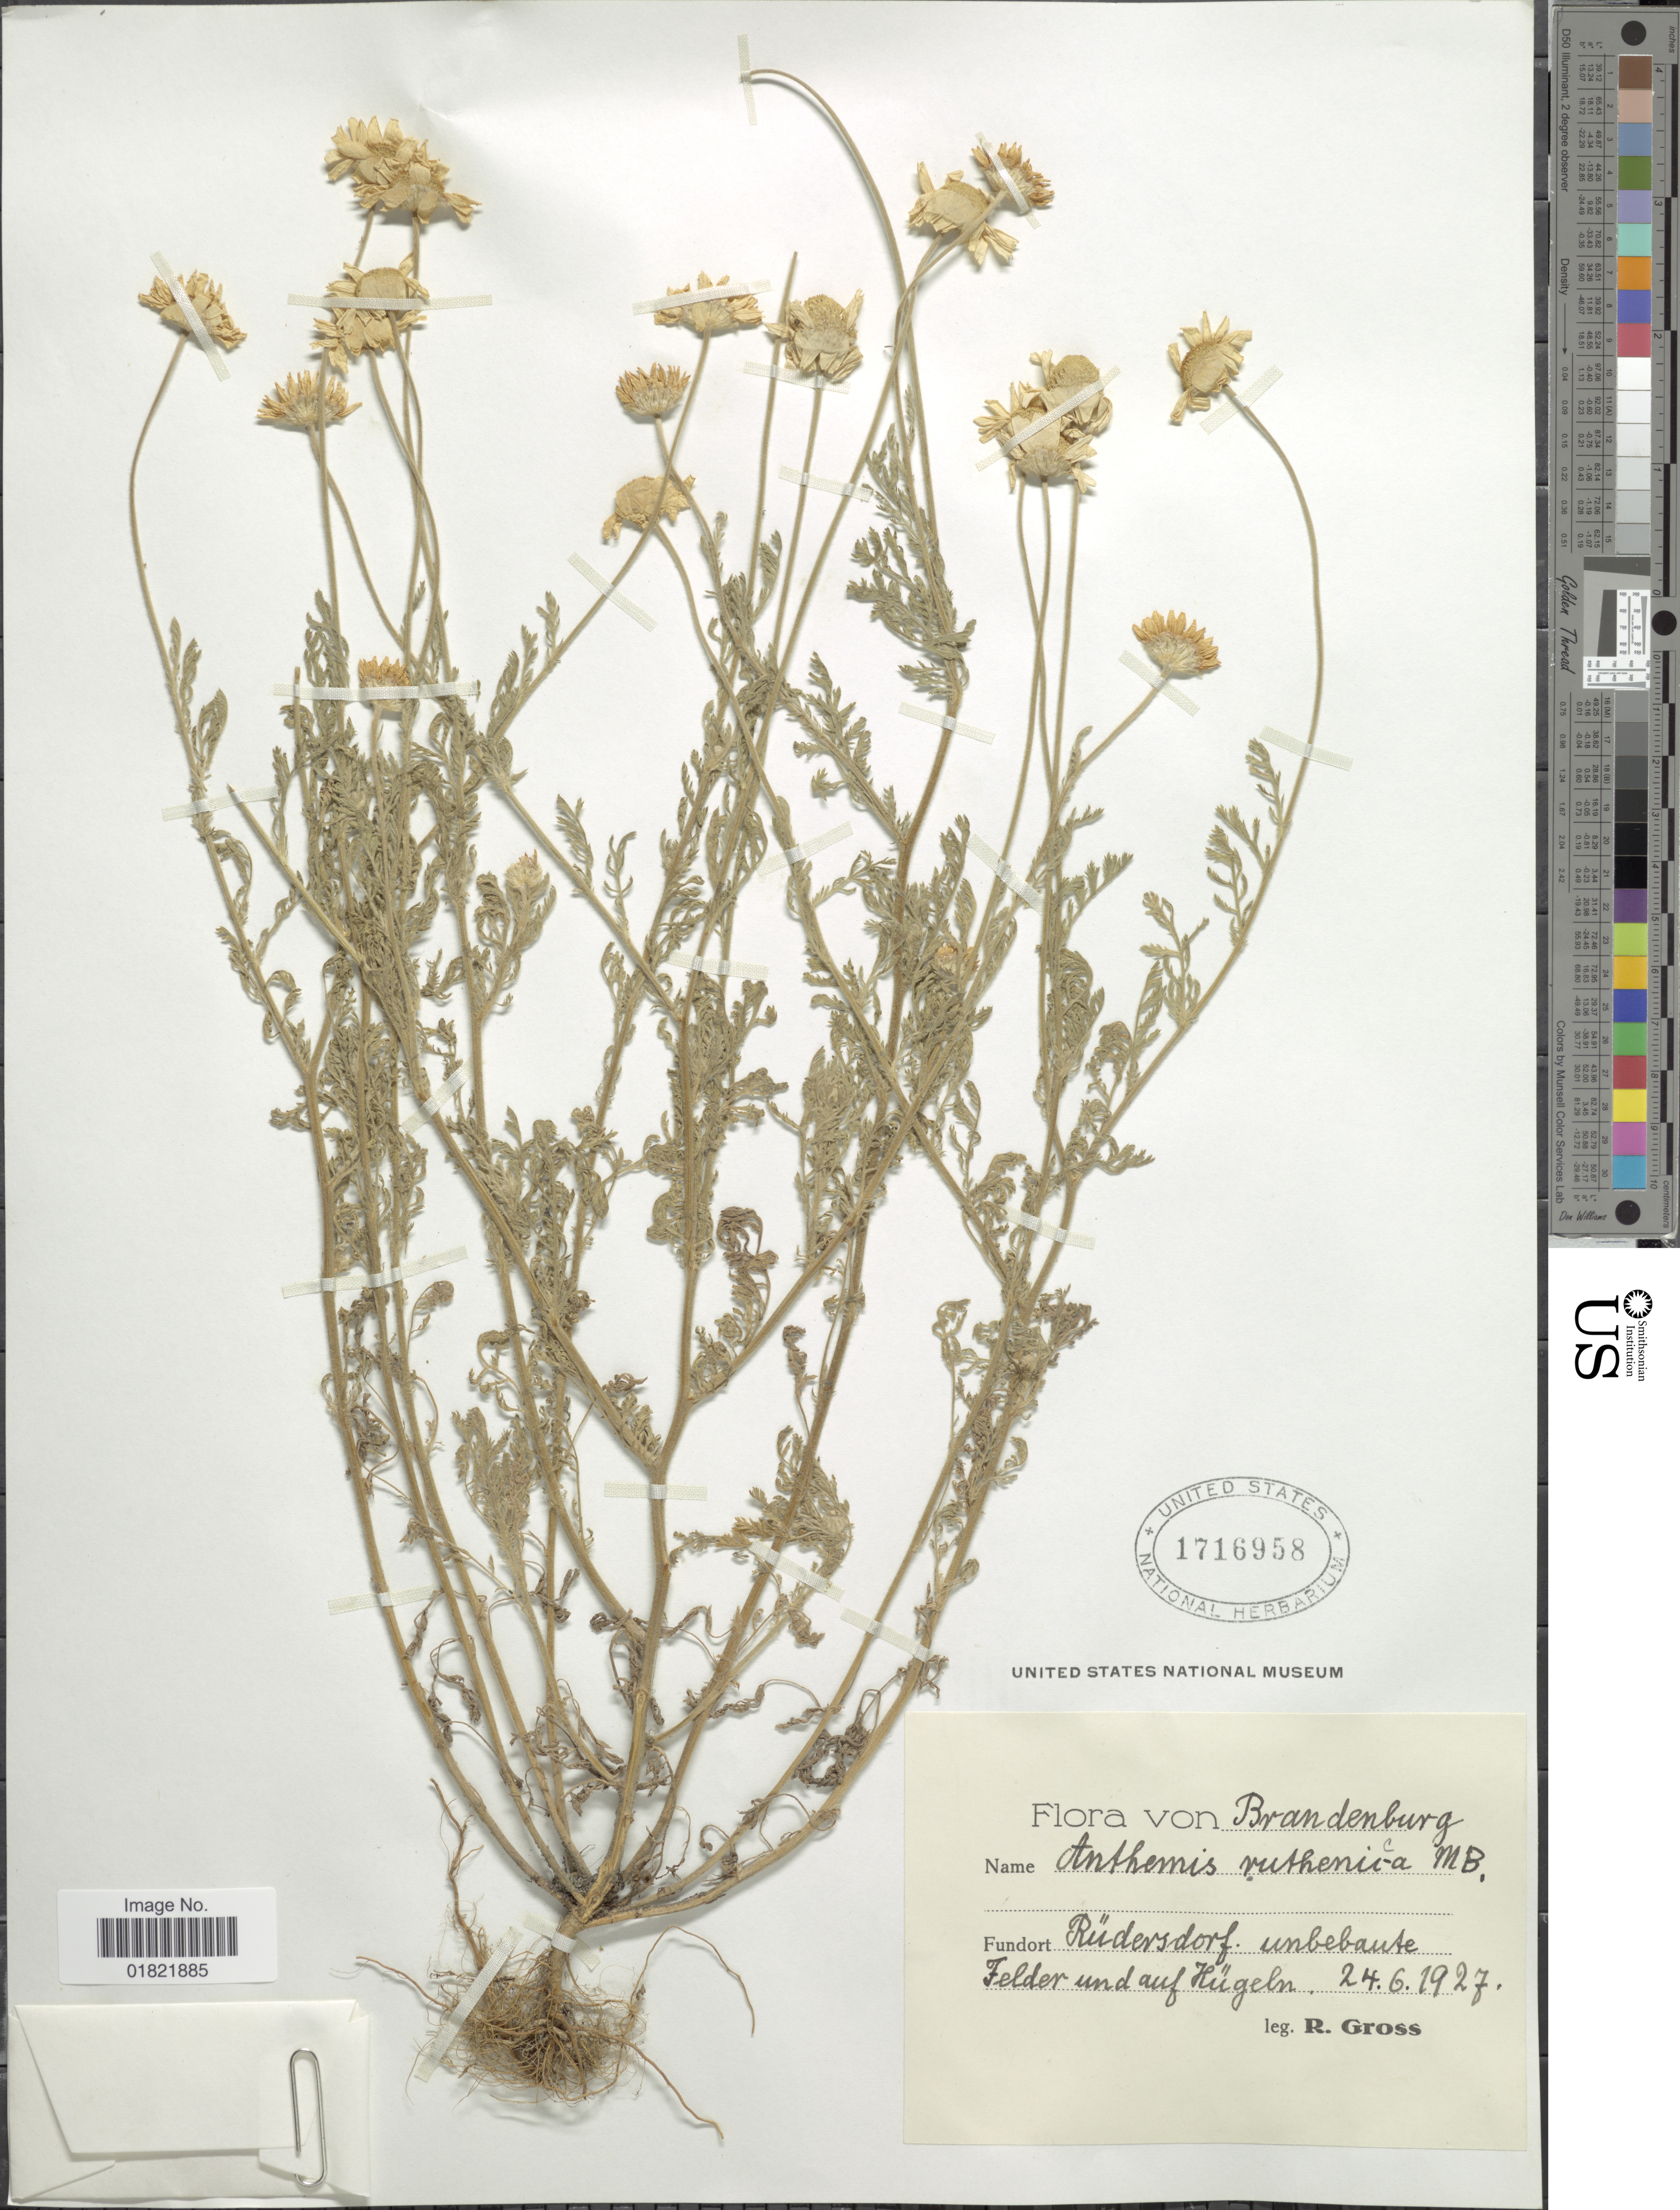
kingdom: Plantae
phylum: Tracheophyta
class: Magnoliopsida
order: Asterales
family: Asteraceae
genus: Anthemis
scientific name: Anthemis ruthenica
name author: M. Bieb.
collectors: R. Gross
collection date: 1927-06-24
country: Germany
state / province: Brandenburg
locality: Rudersdorf. unbebaute Felder und auf Hugeln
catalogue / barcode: US 1716958